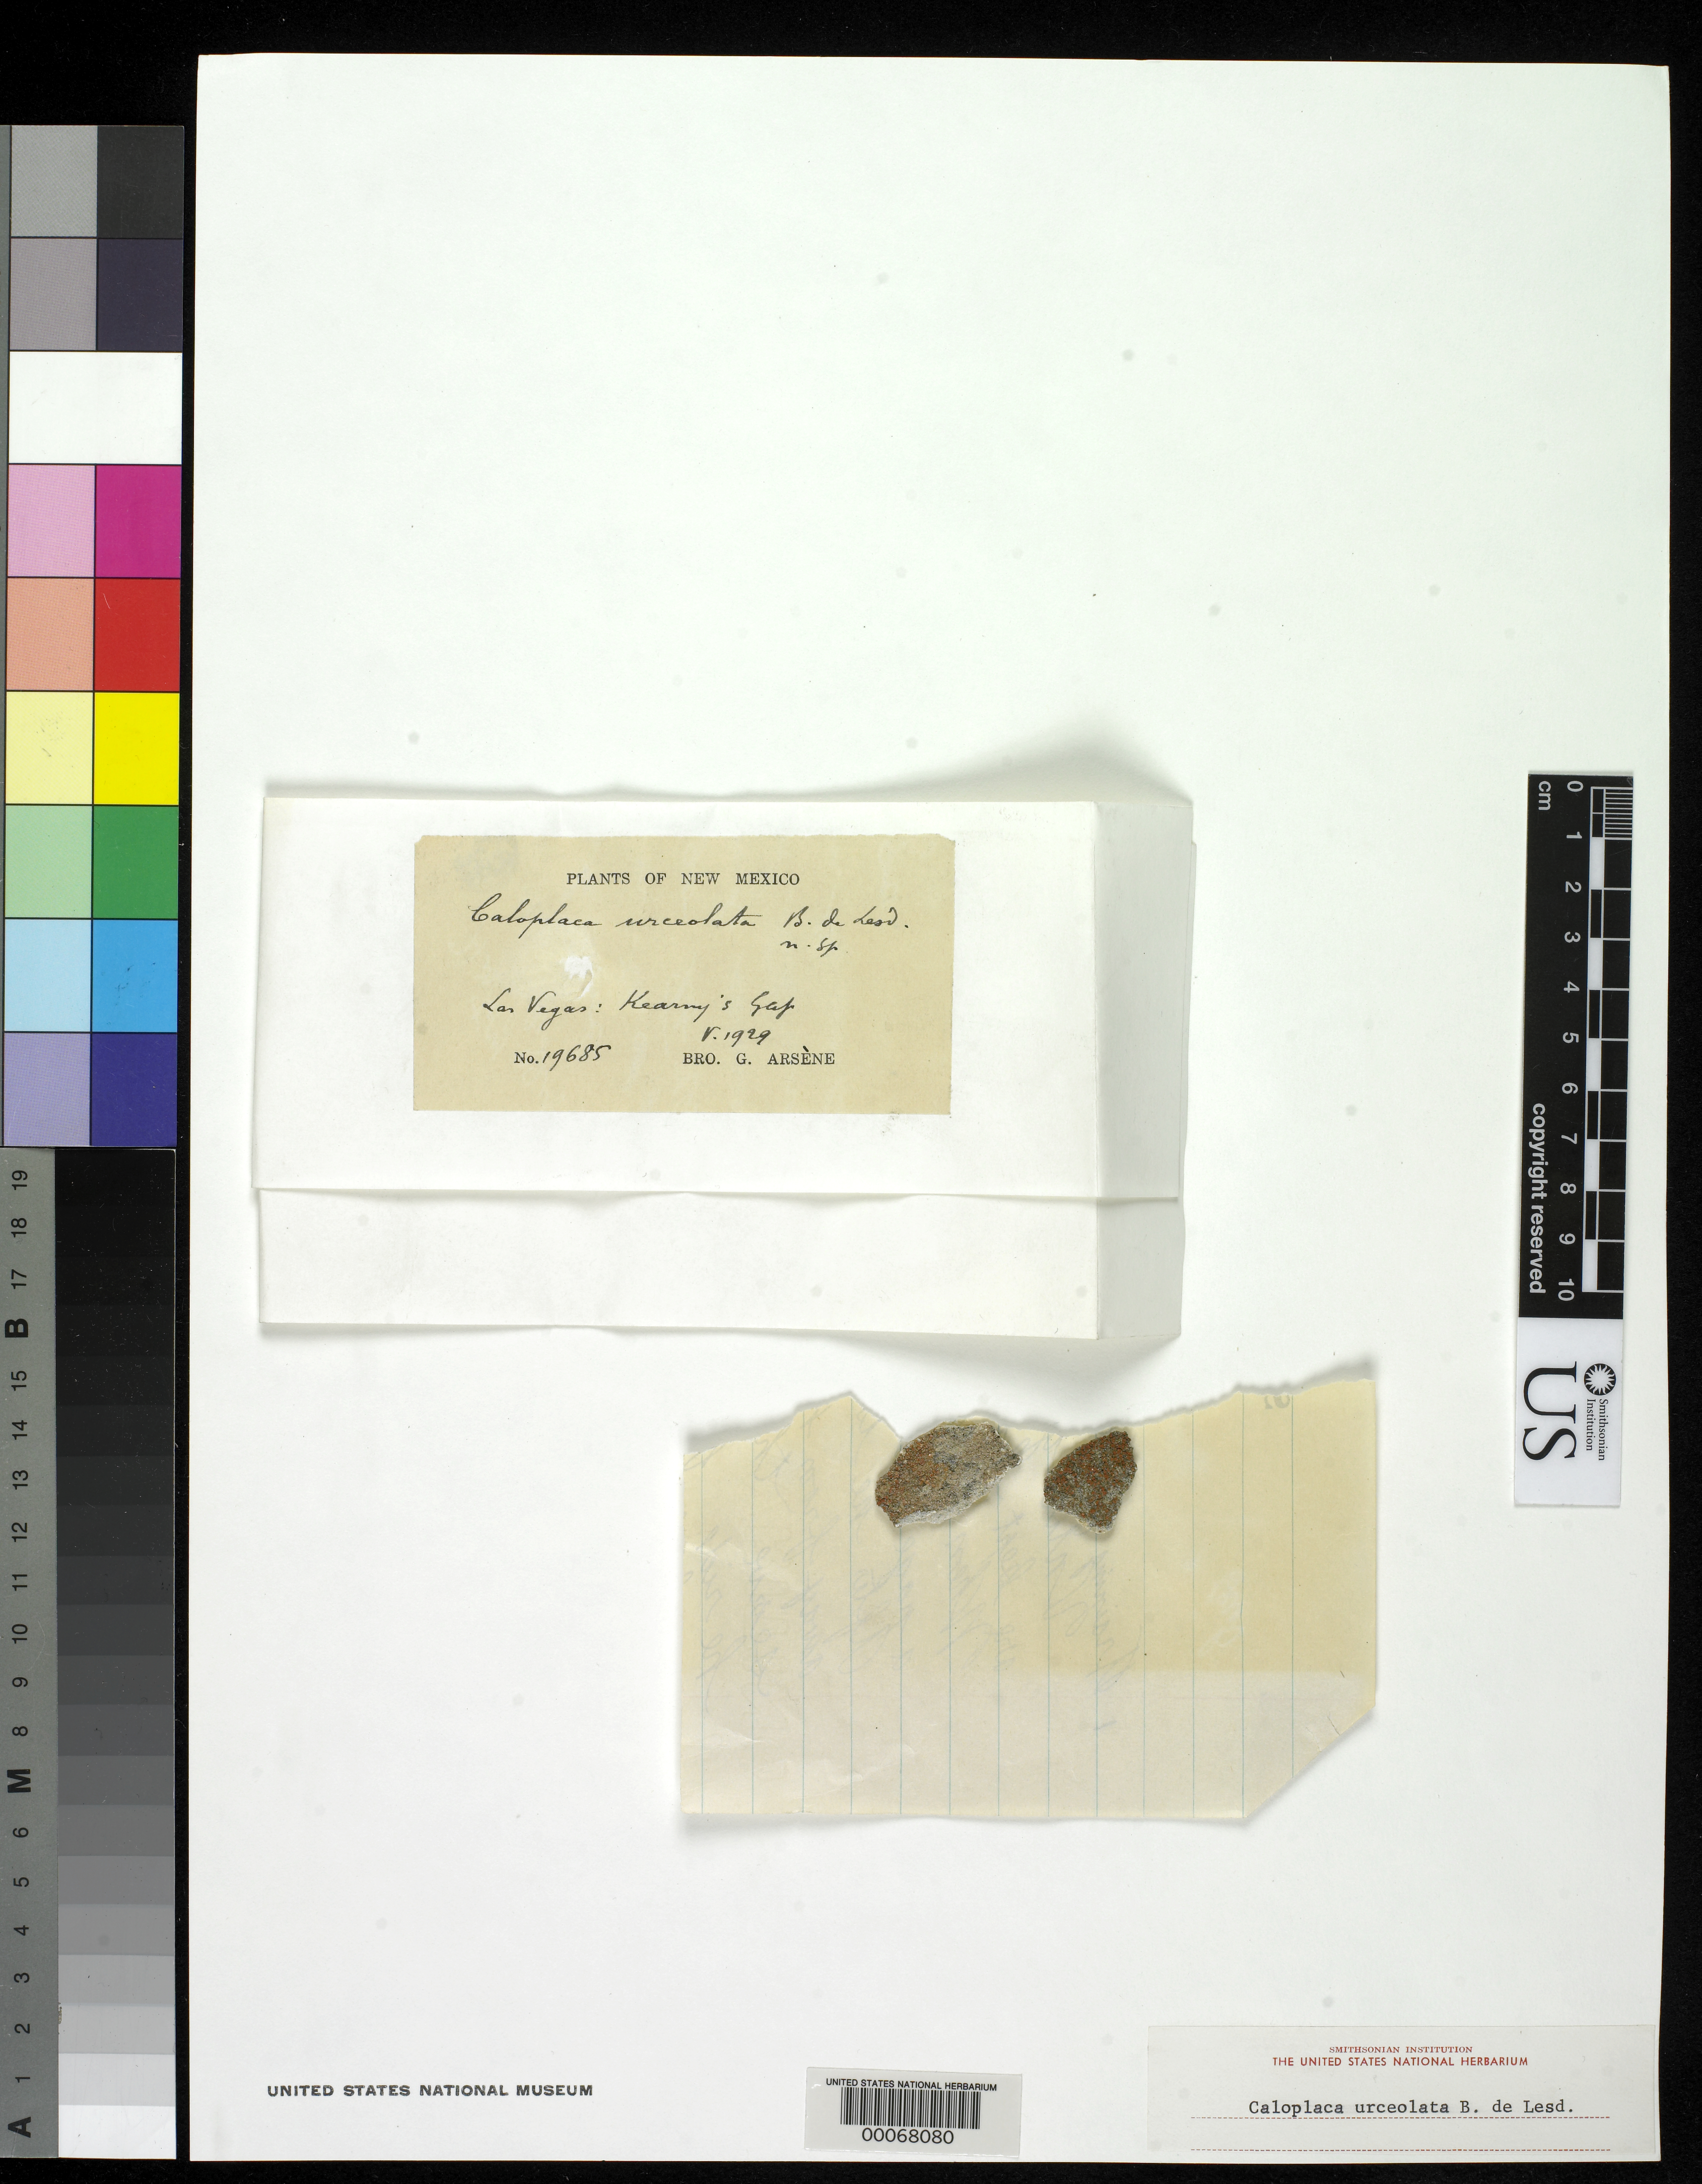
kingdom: Fungi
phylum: Ascomycota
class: Lecanoromycetes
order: Teloschistales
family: Teloschistaceae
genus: Caloplaca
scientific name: Caloplaca urceolata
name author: B. de Lesd.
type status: Isotype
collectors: Bro. G. Arsène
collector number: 19685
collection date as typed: May 1929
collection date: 1929-05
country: United States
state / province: New Mexico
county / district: San Miguel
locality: Las Vegas, Kearney's Gap.